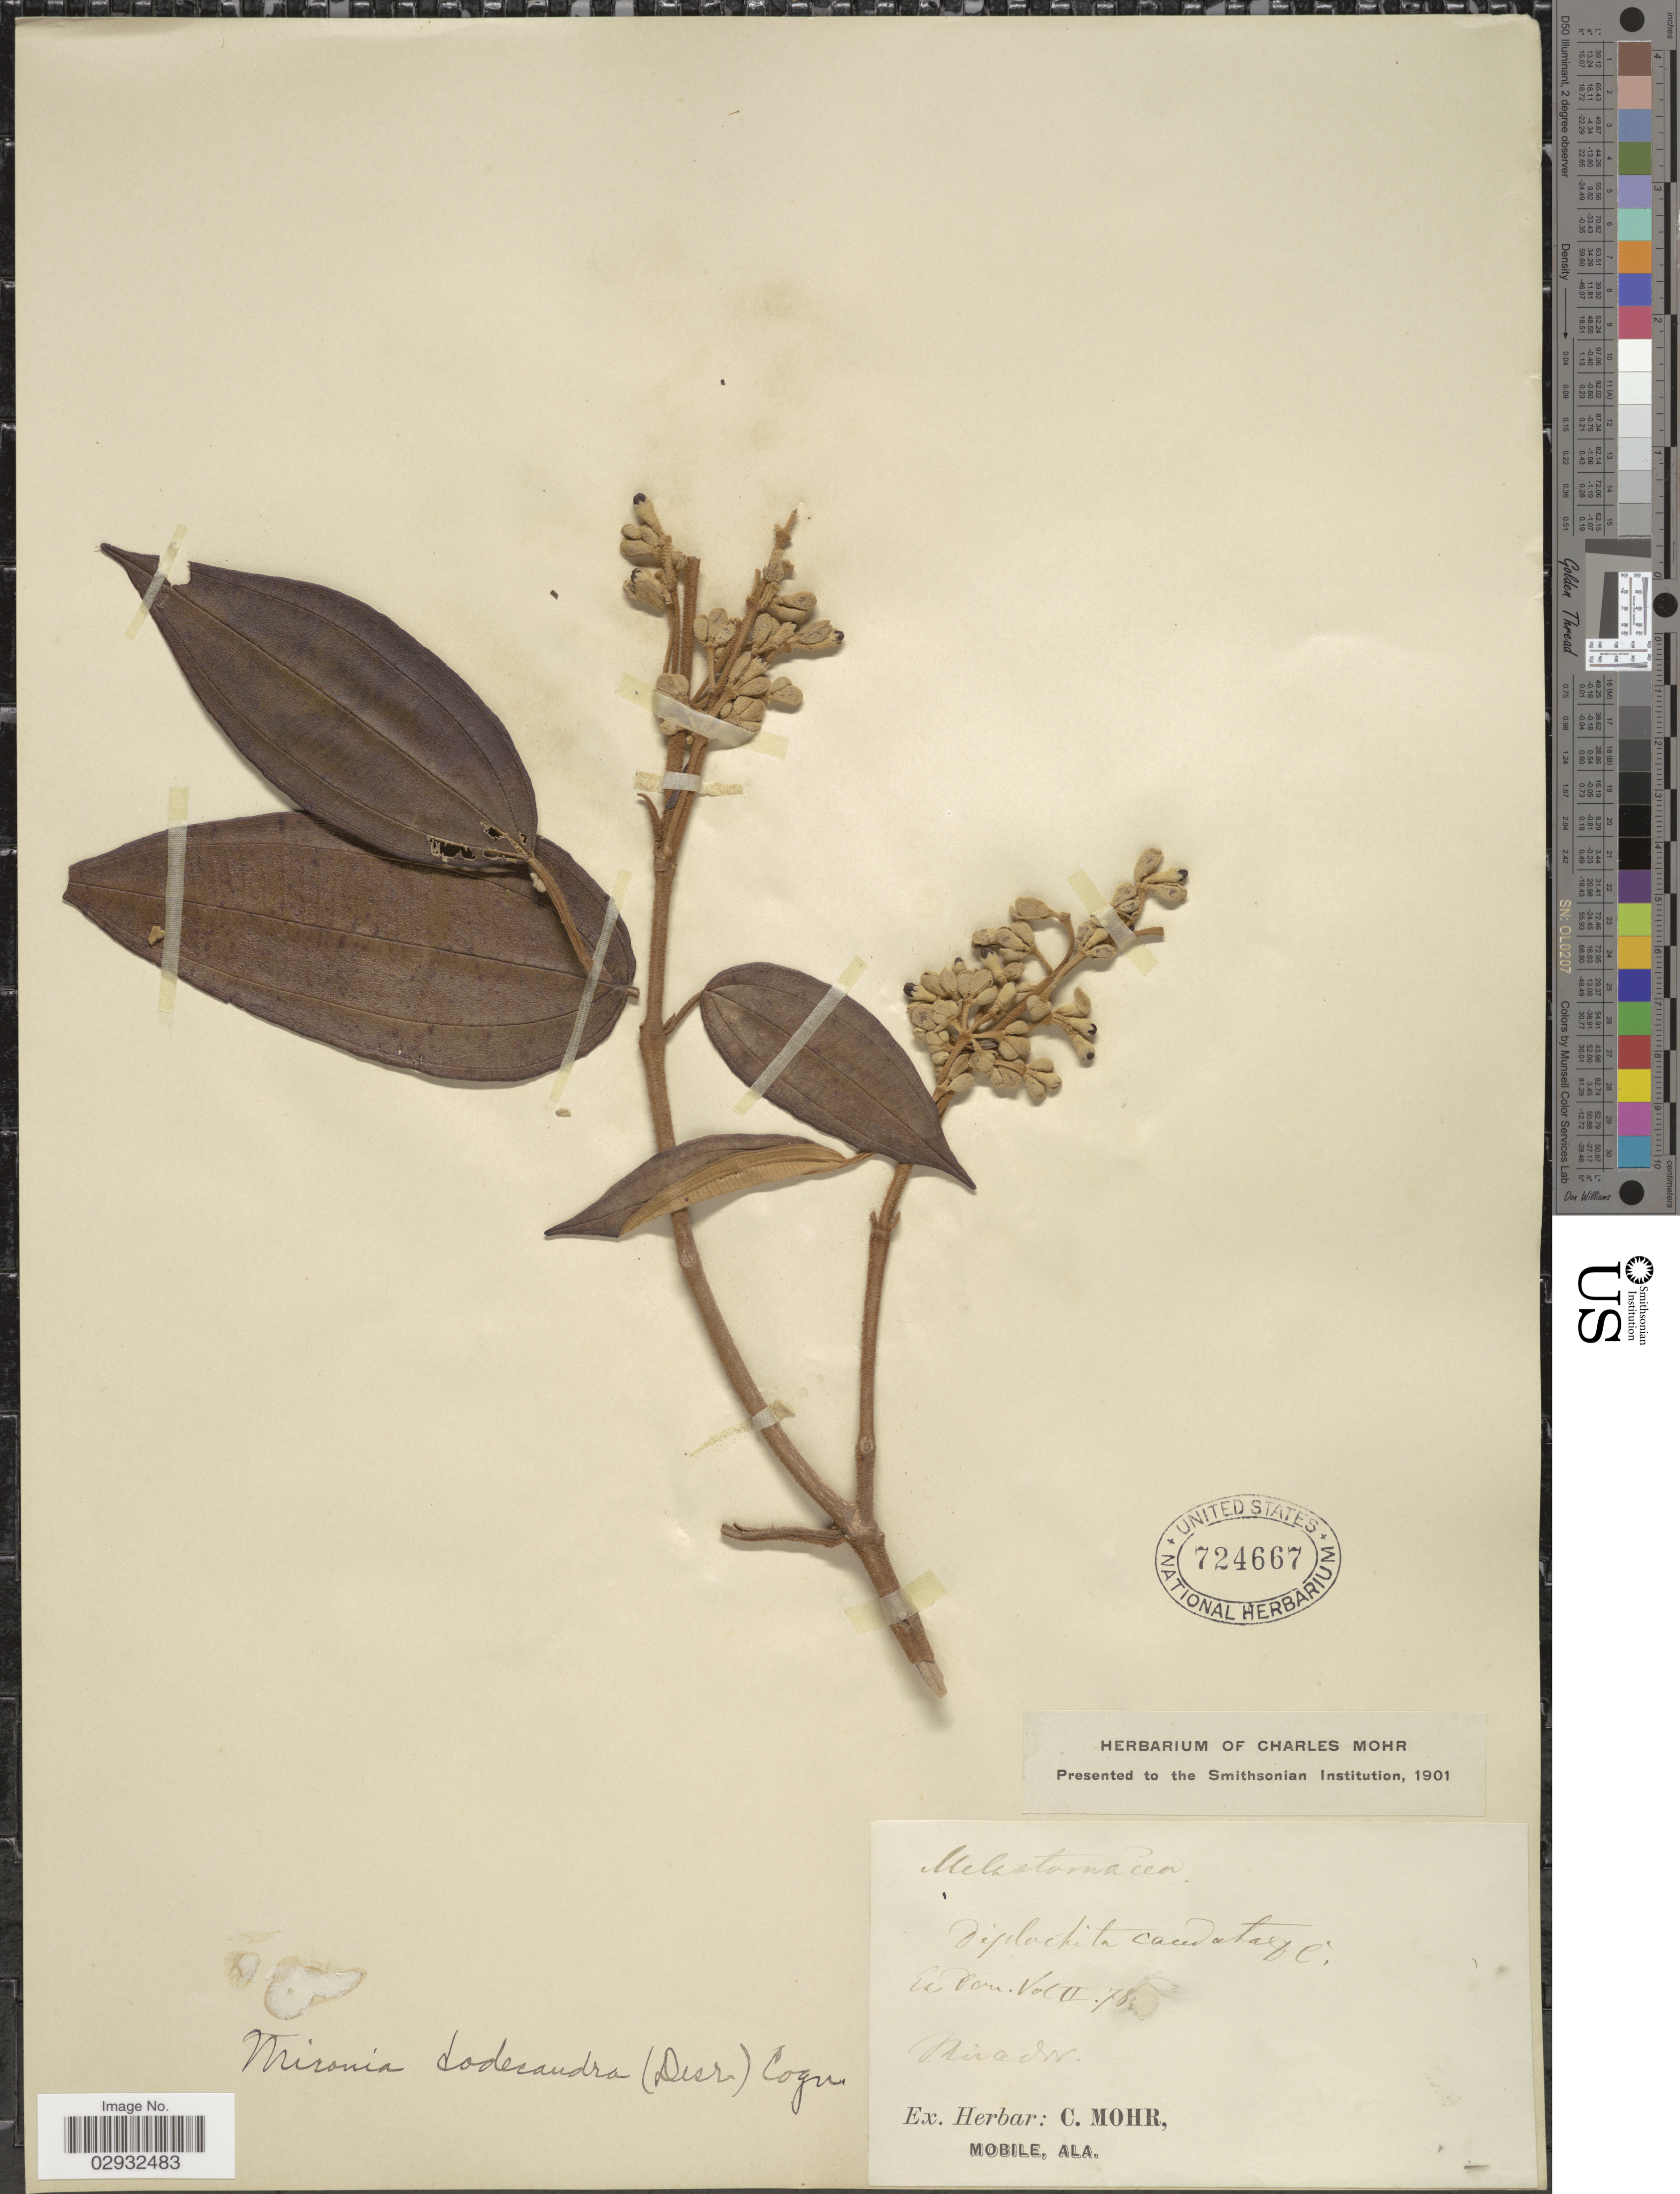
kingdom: Plantae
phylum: Tracheophyta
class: Magnoliopsida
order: Myrtales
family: Melastomataceae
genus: Miconia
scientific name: Miconia dodecandra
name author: Cogn.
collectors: ex herb. Charles Mohr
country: United States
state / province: Alabama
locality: Mirador.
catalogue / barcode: US 724667